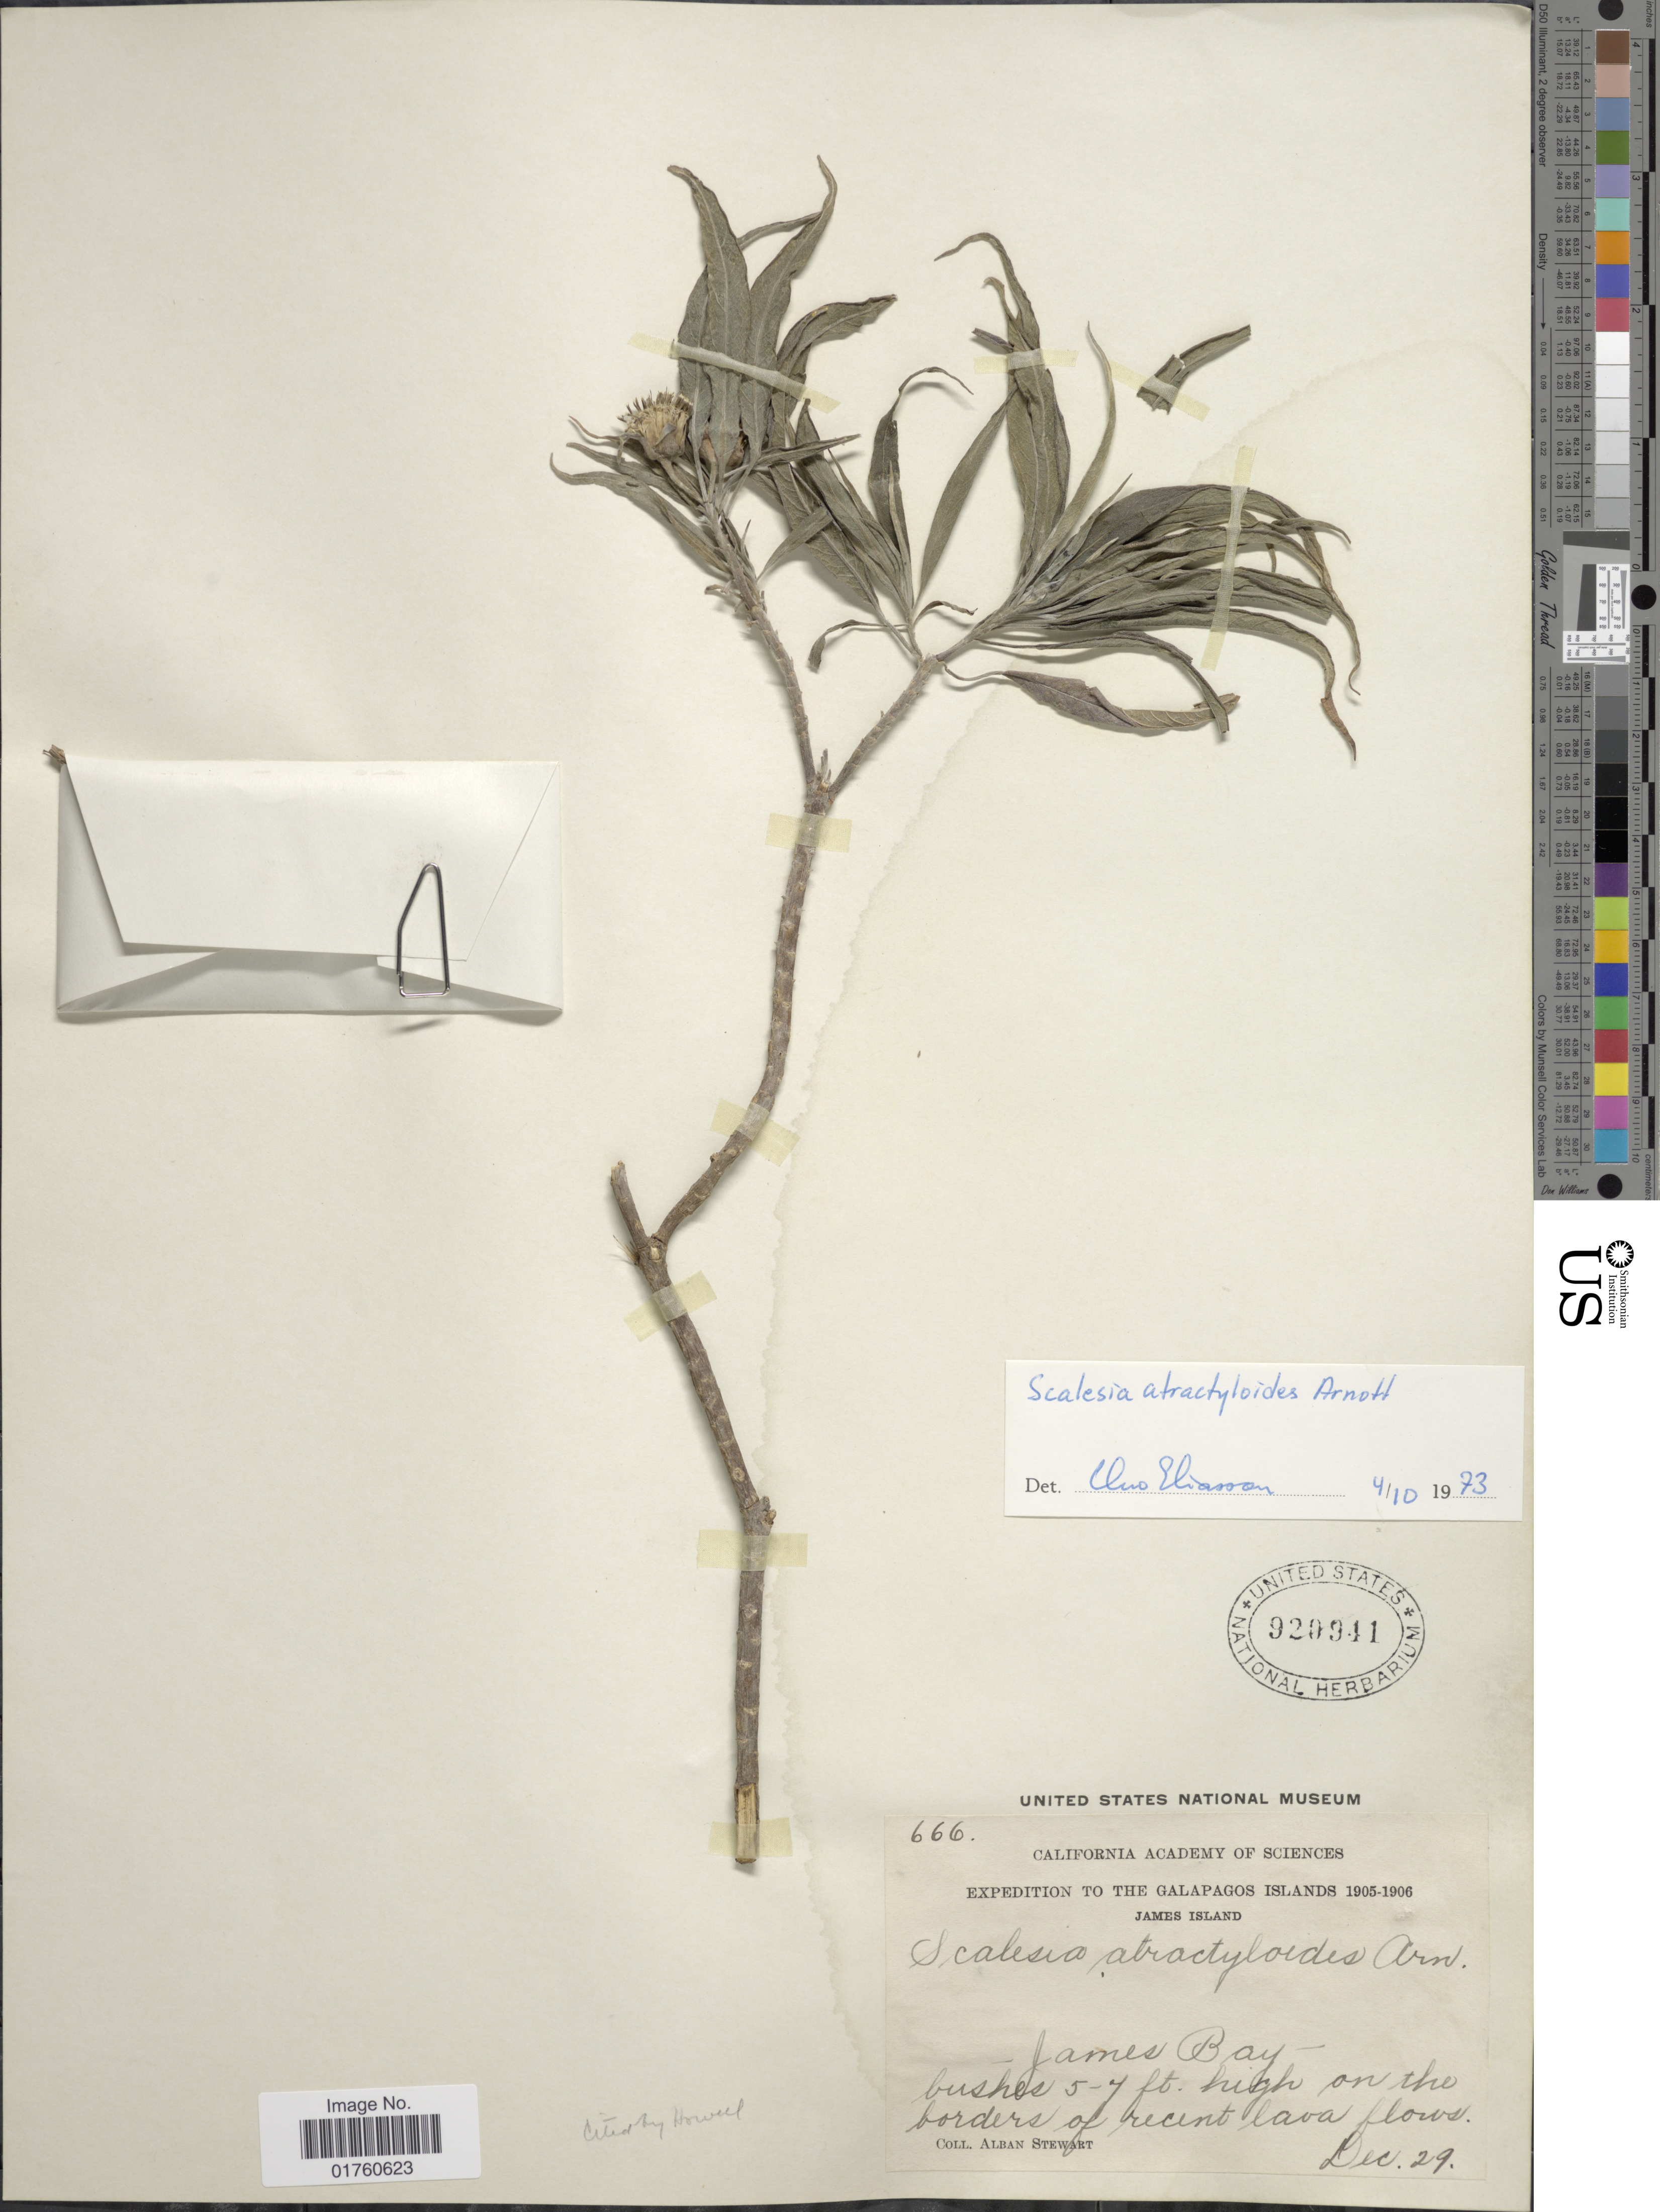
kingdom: Plantae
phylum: Tracheophyta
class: Magnoliopsida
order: Asterales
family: Asteraceae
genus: Scalesia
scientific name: Scalesia atractyloides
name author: Arn.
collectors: A. Stewart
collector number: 666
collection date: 1905-12-29/1906-12-29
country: Ecuador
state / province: Colón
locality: The Galapagos Islands, James Island, james Bay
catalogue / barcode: US 920941